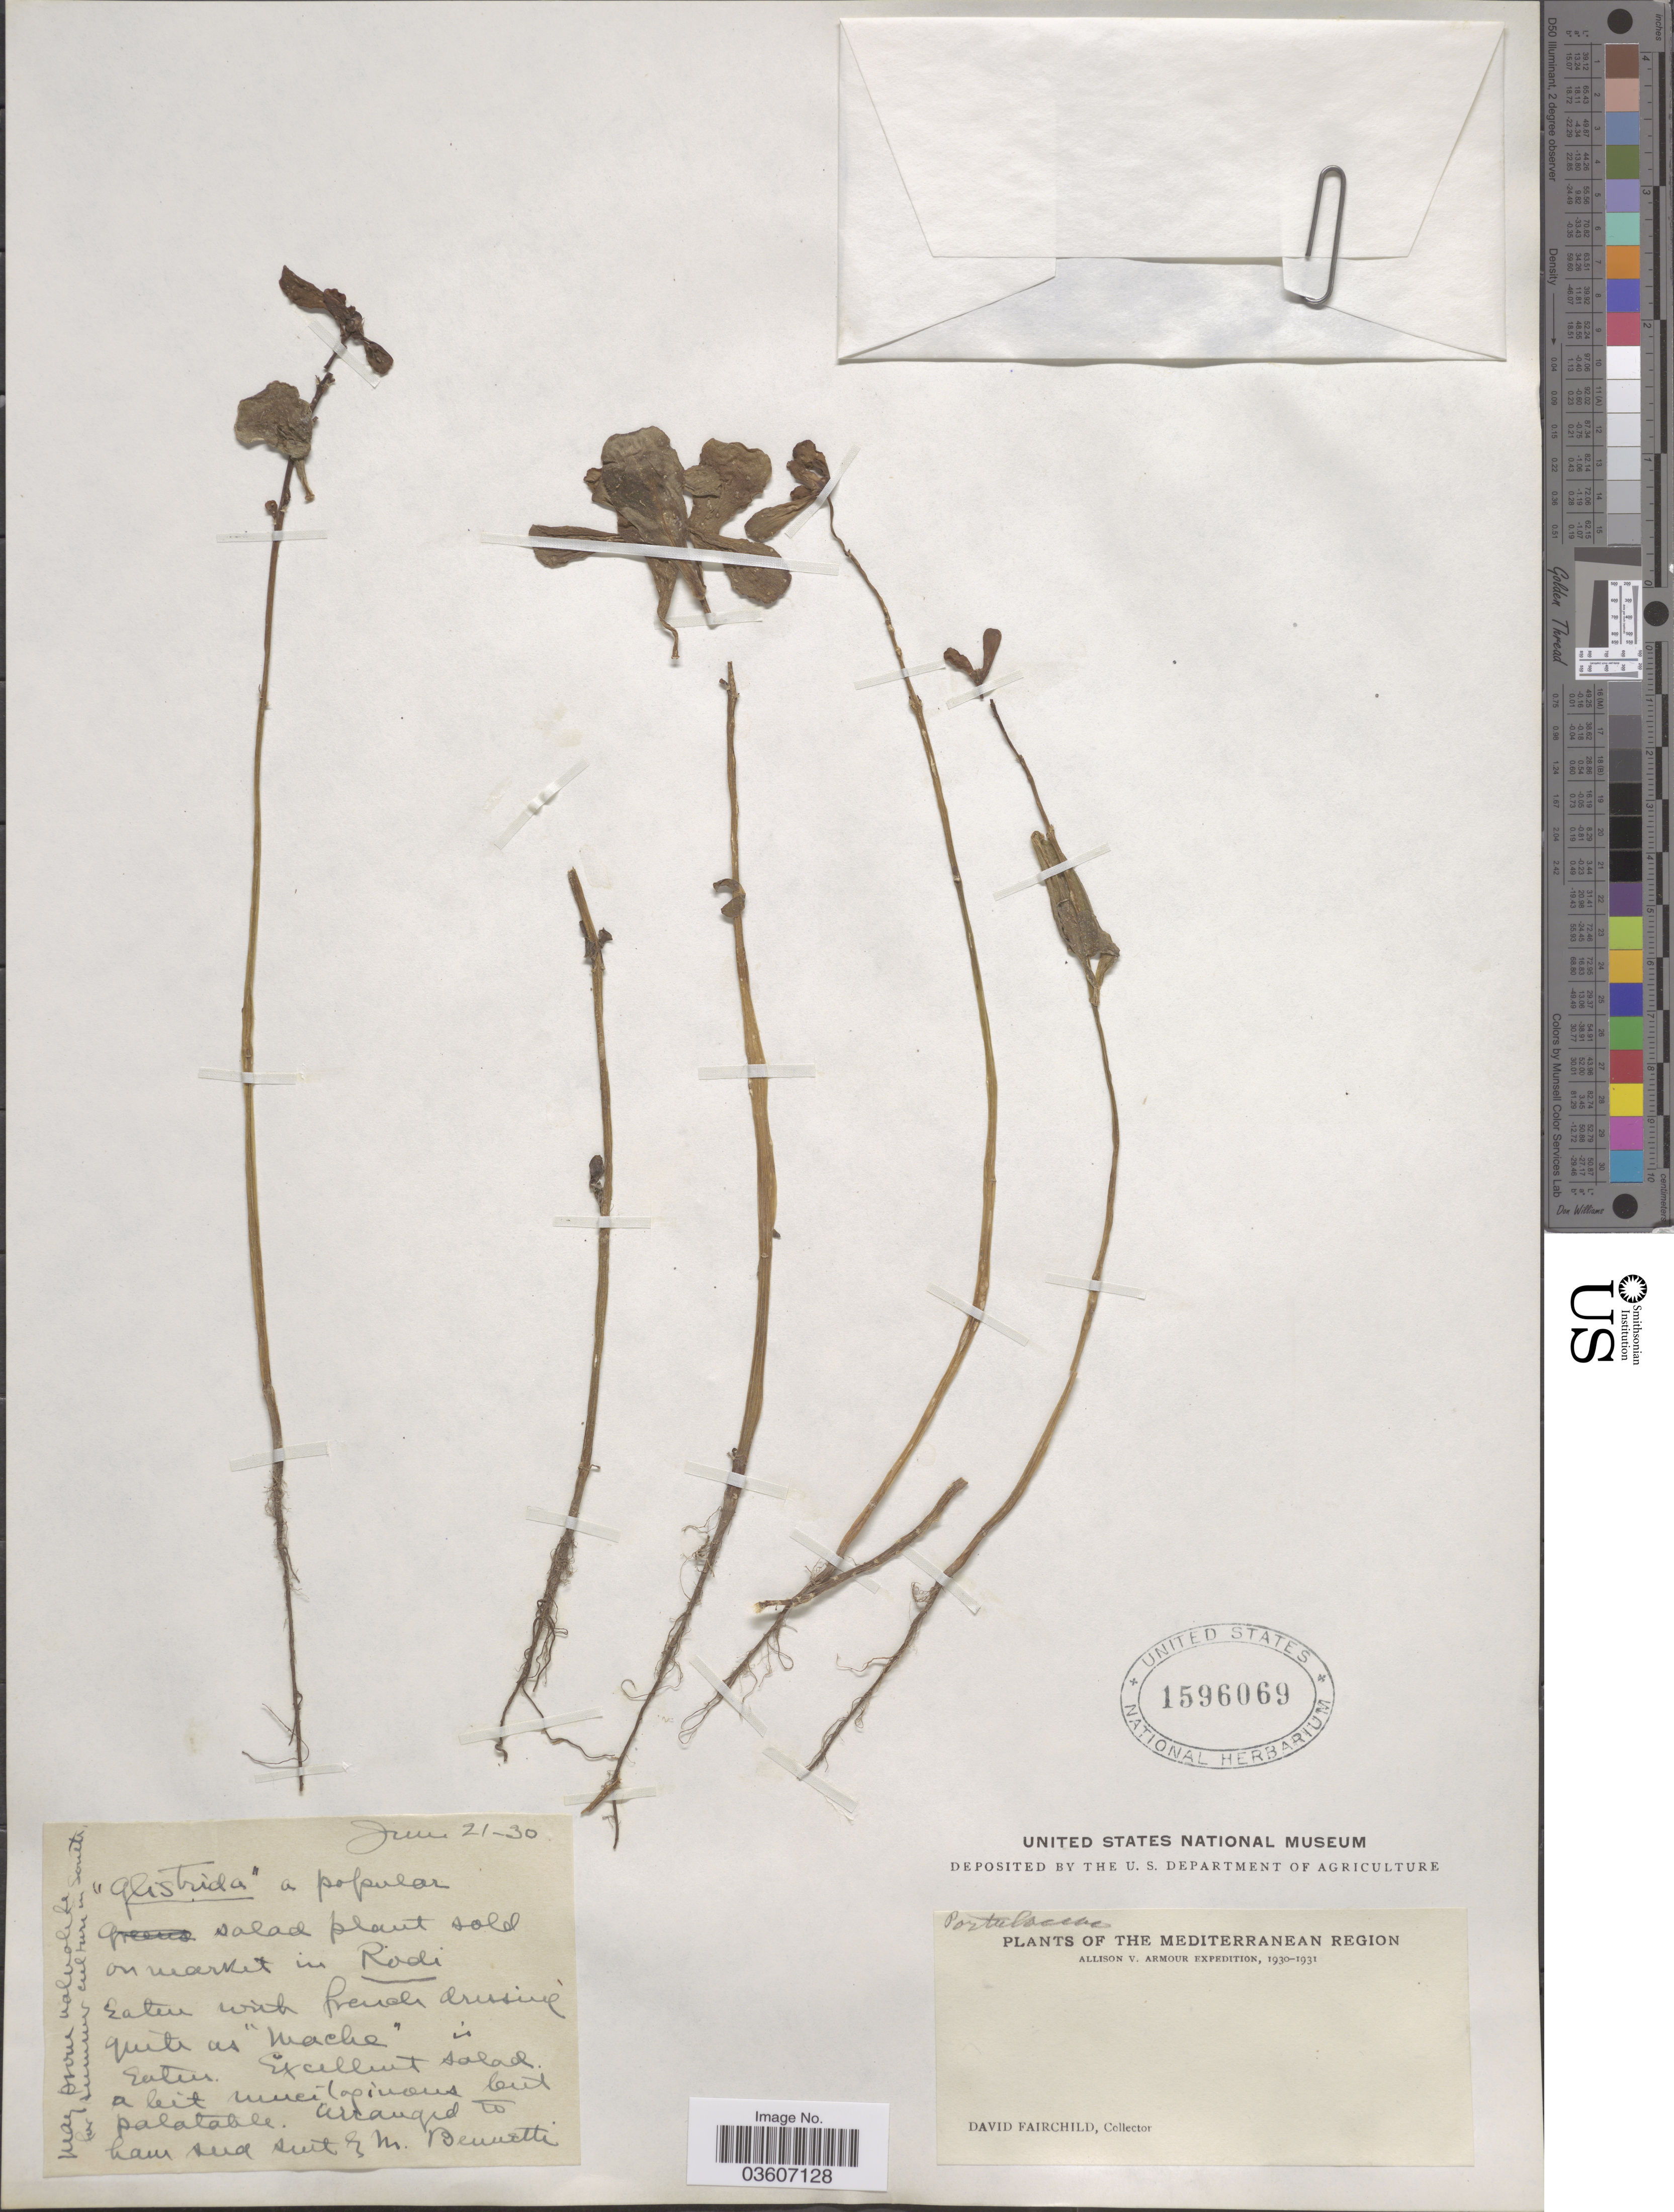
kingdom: Plantae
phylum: Tracheophyta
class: Magnoliopsida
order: Caryophyllales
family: Portulacaceae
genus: Portulaca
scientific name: Portulaca sp.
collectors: D. Fairchild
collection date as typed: Transcribed d/m/y: 21/6/30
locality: The Mediterranean Region.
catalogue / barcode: US 1596069